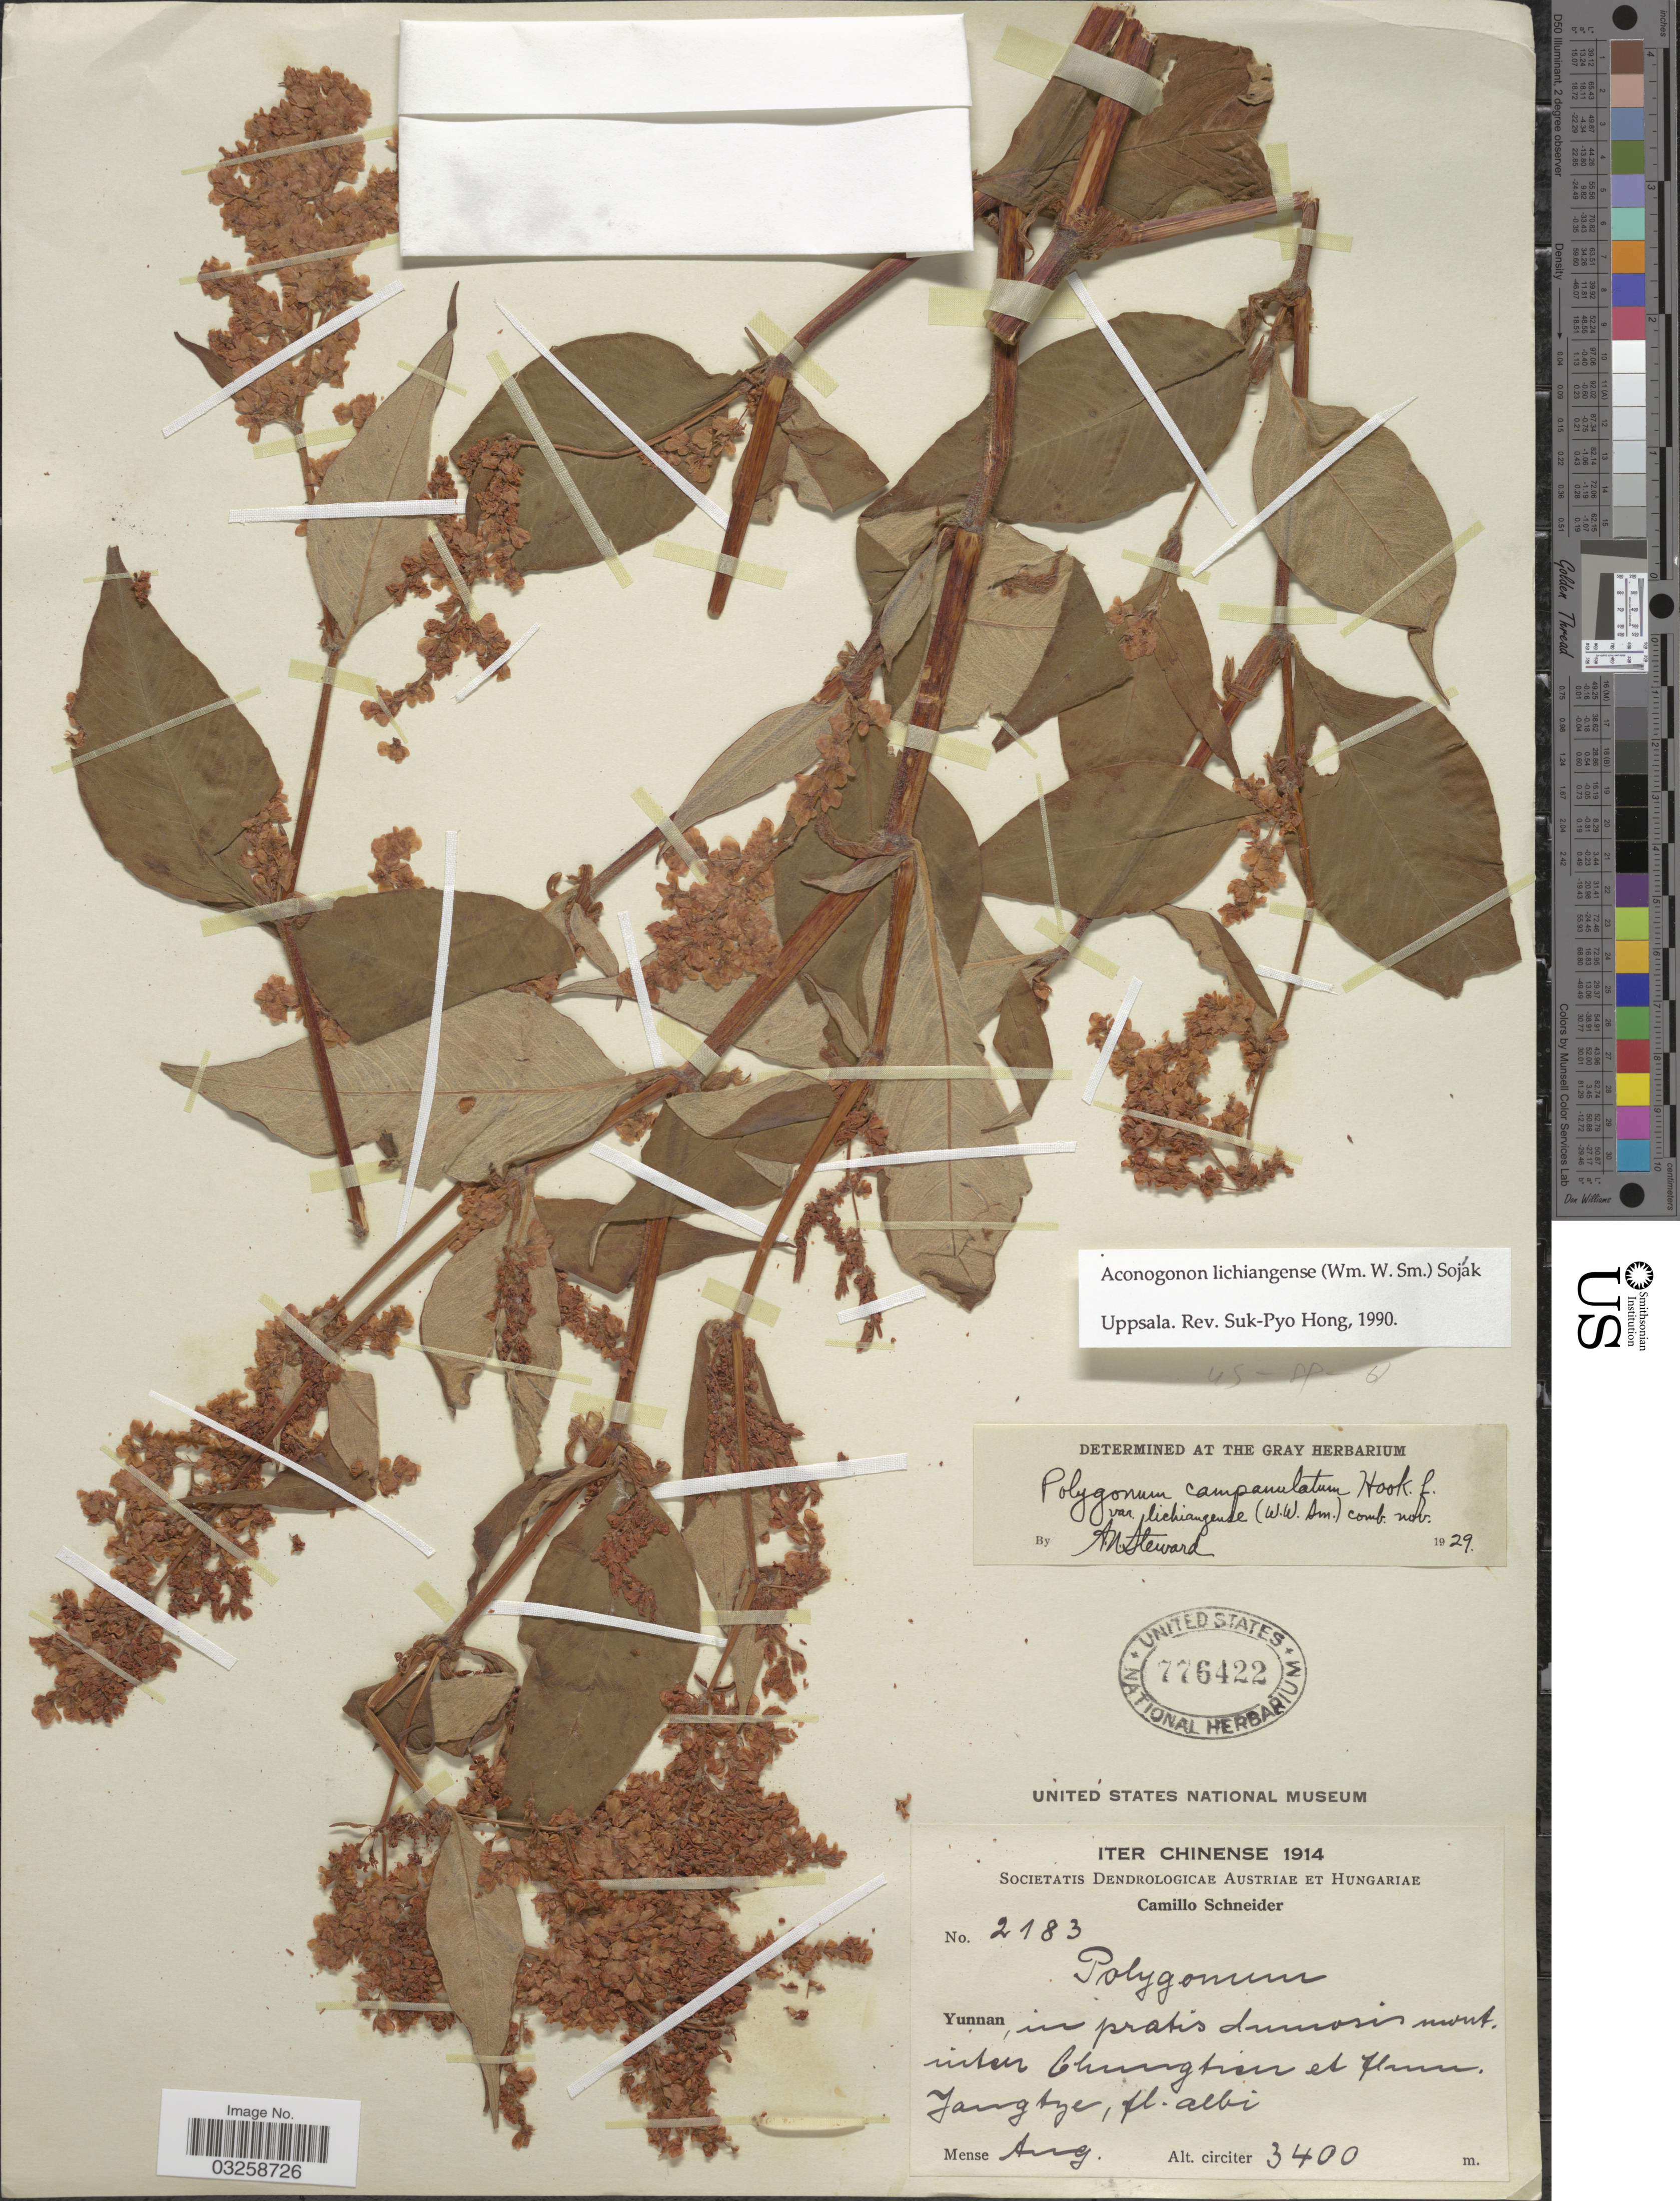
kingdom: Plantae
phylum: Tracheophyta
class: Magnoliopsida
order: Caryophyllales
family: Polygonaceae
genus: Koenigia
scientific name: Koenigia lichiangensis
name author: (W.W. Sm.) T.M. Schust. & Reveal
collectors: C. K. Schneider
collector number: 2183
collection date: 1914-08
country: China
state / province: Yunnan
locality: Yunnan, in pratis dumosis mont. inter Chungtun [interpreted] et flumen. Jangtze.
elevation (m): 3400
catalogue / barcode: US 776422